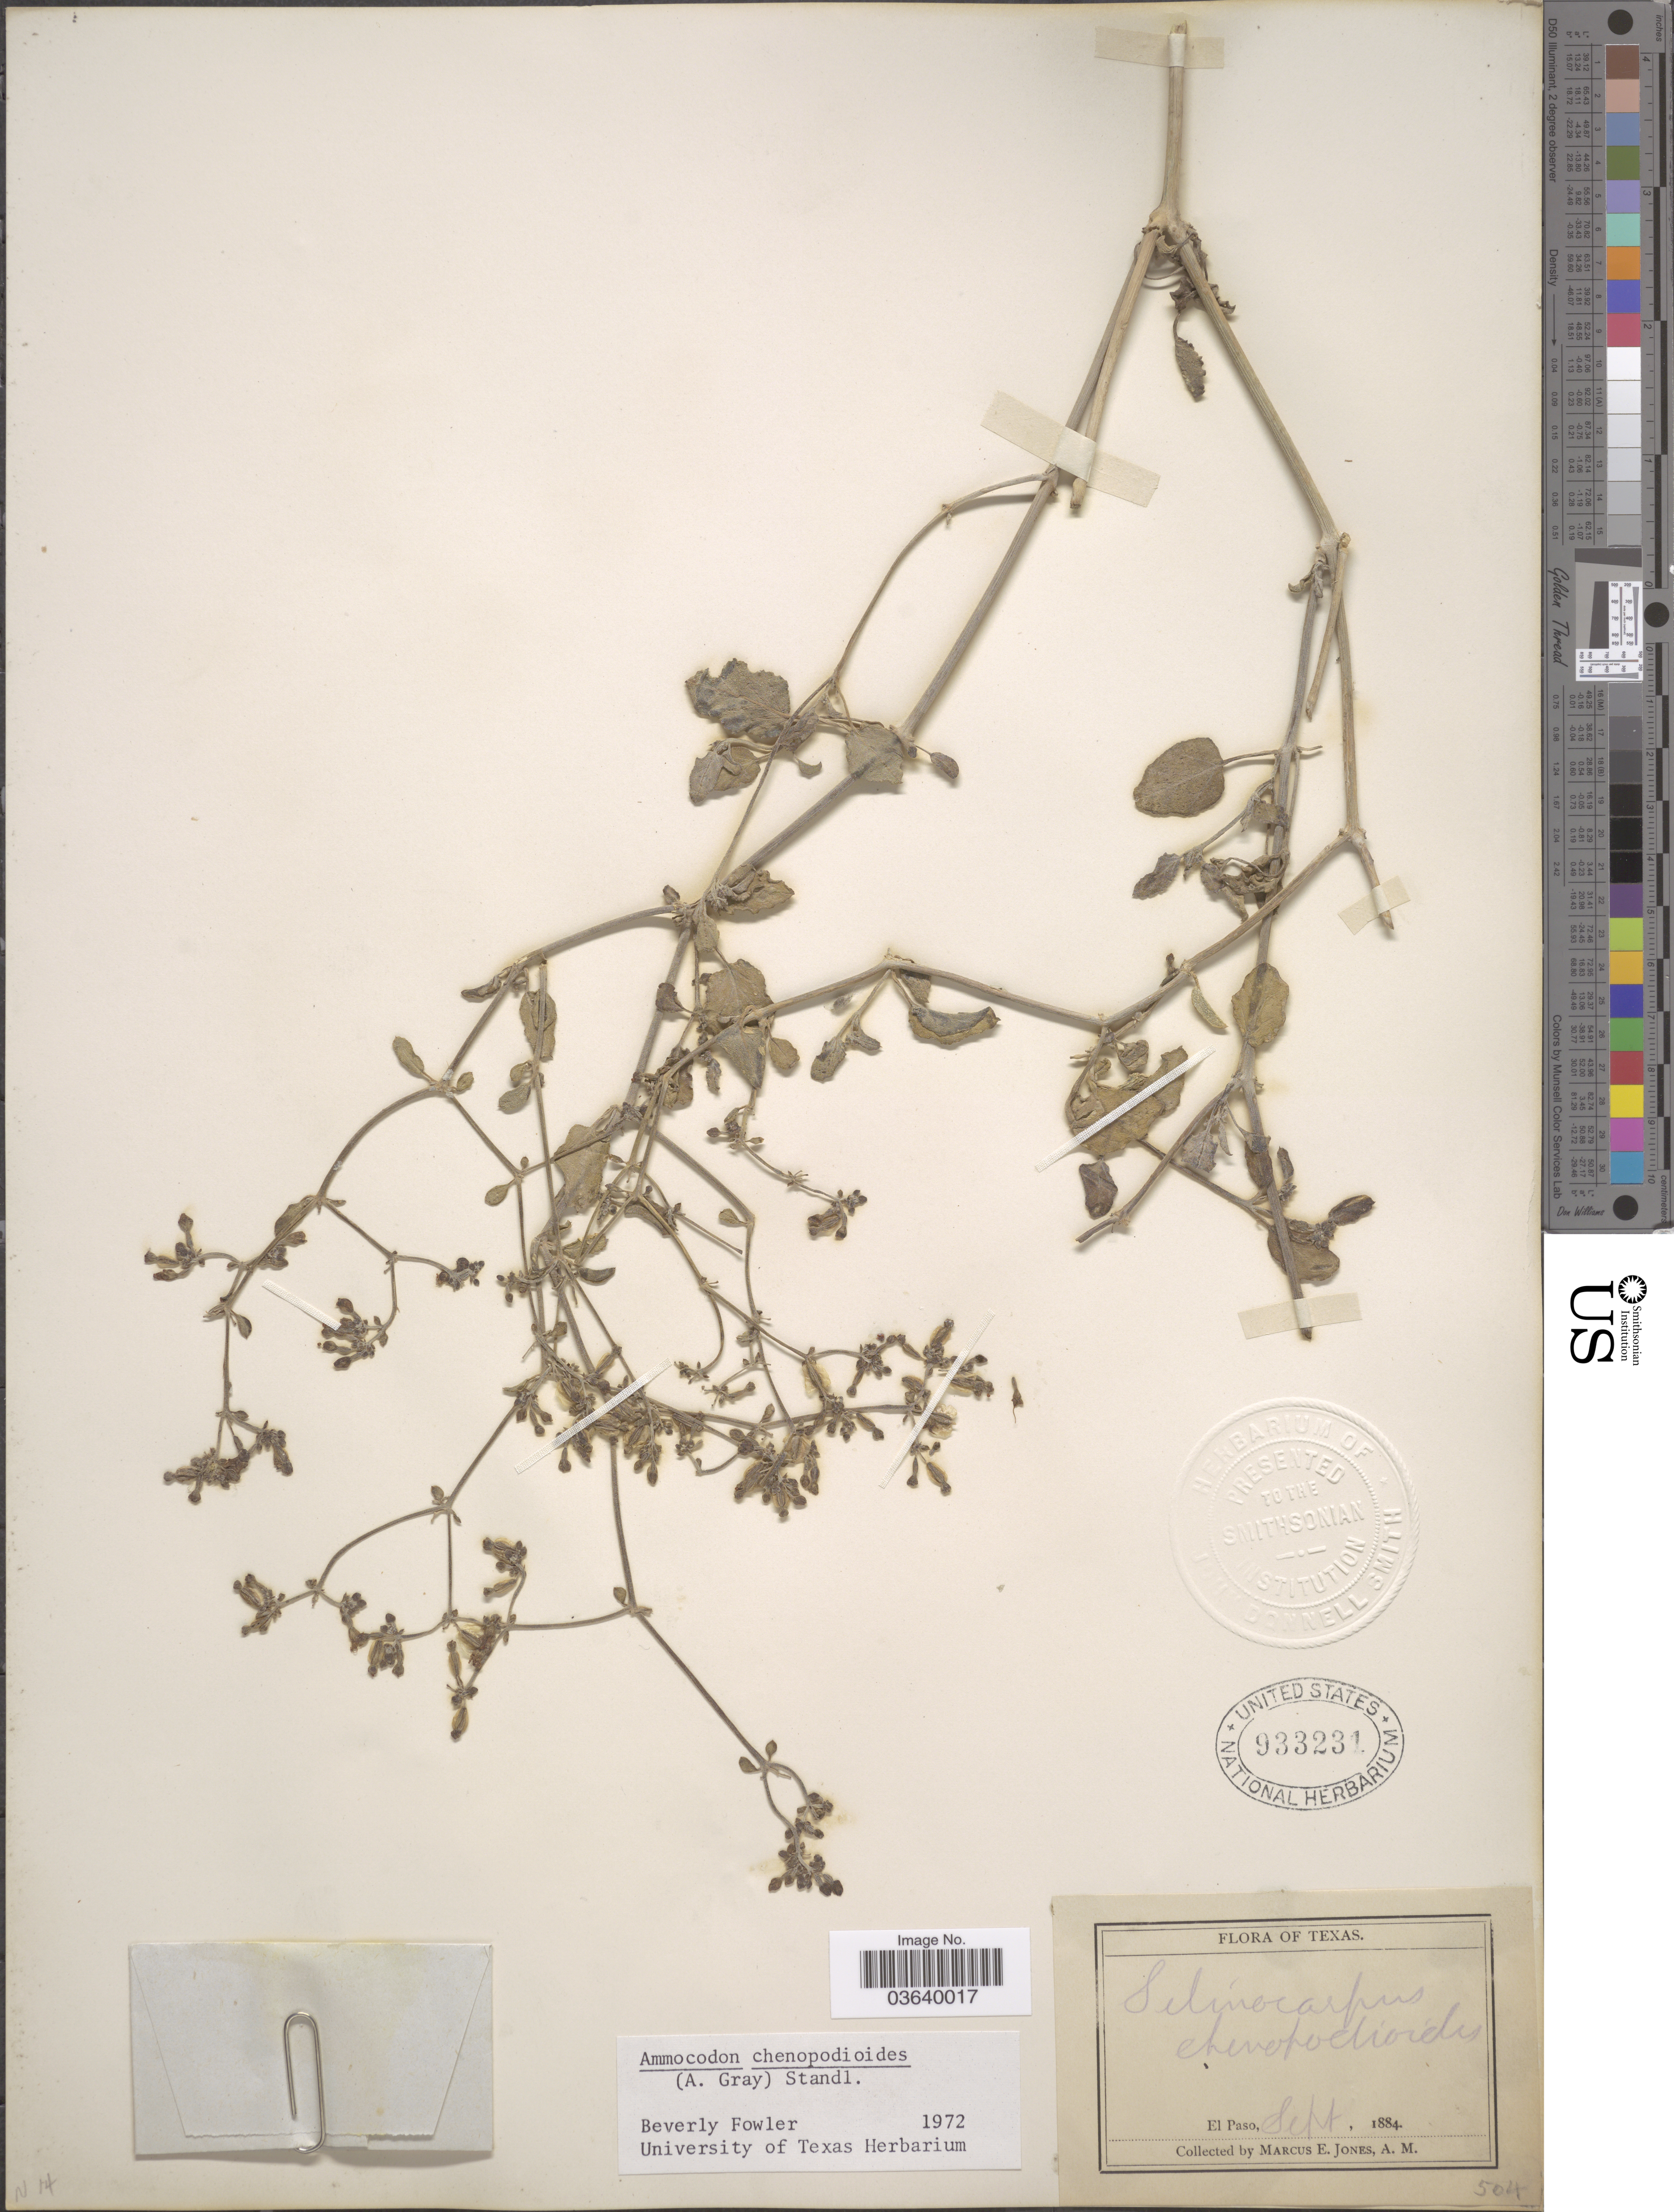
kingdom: Plantae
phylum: Tracheophyta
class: Magnoliopsida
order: Caryophyllales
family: Nyctaginaceae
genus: Acleisanthes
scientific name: Acleisanthes chenopodioides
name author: (A. Gray) R.A. Levin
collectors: M. E. Jones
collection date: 1884-09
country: United States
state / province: Texas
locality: El Paso.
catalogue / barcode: US 933231